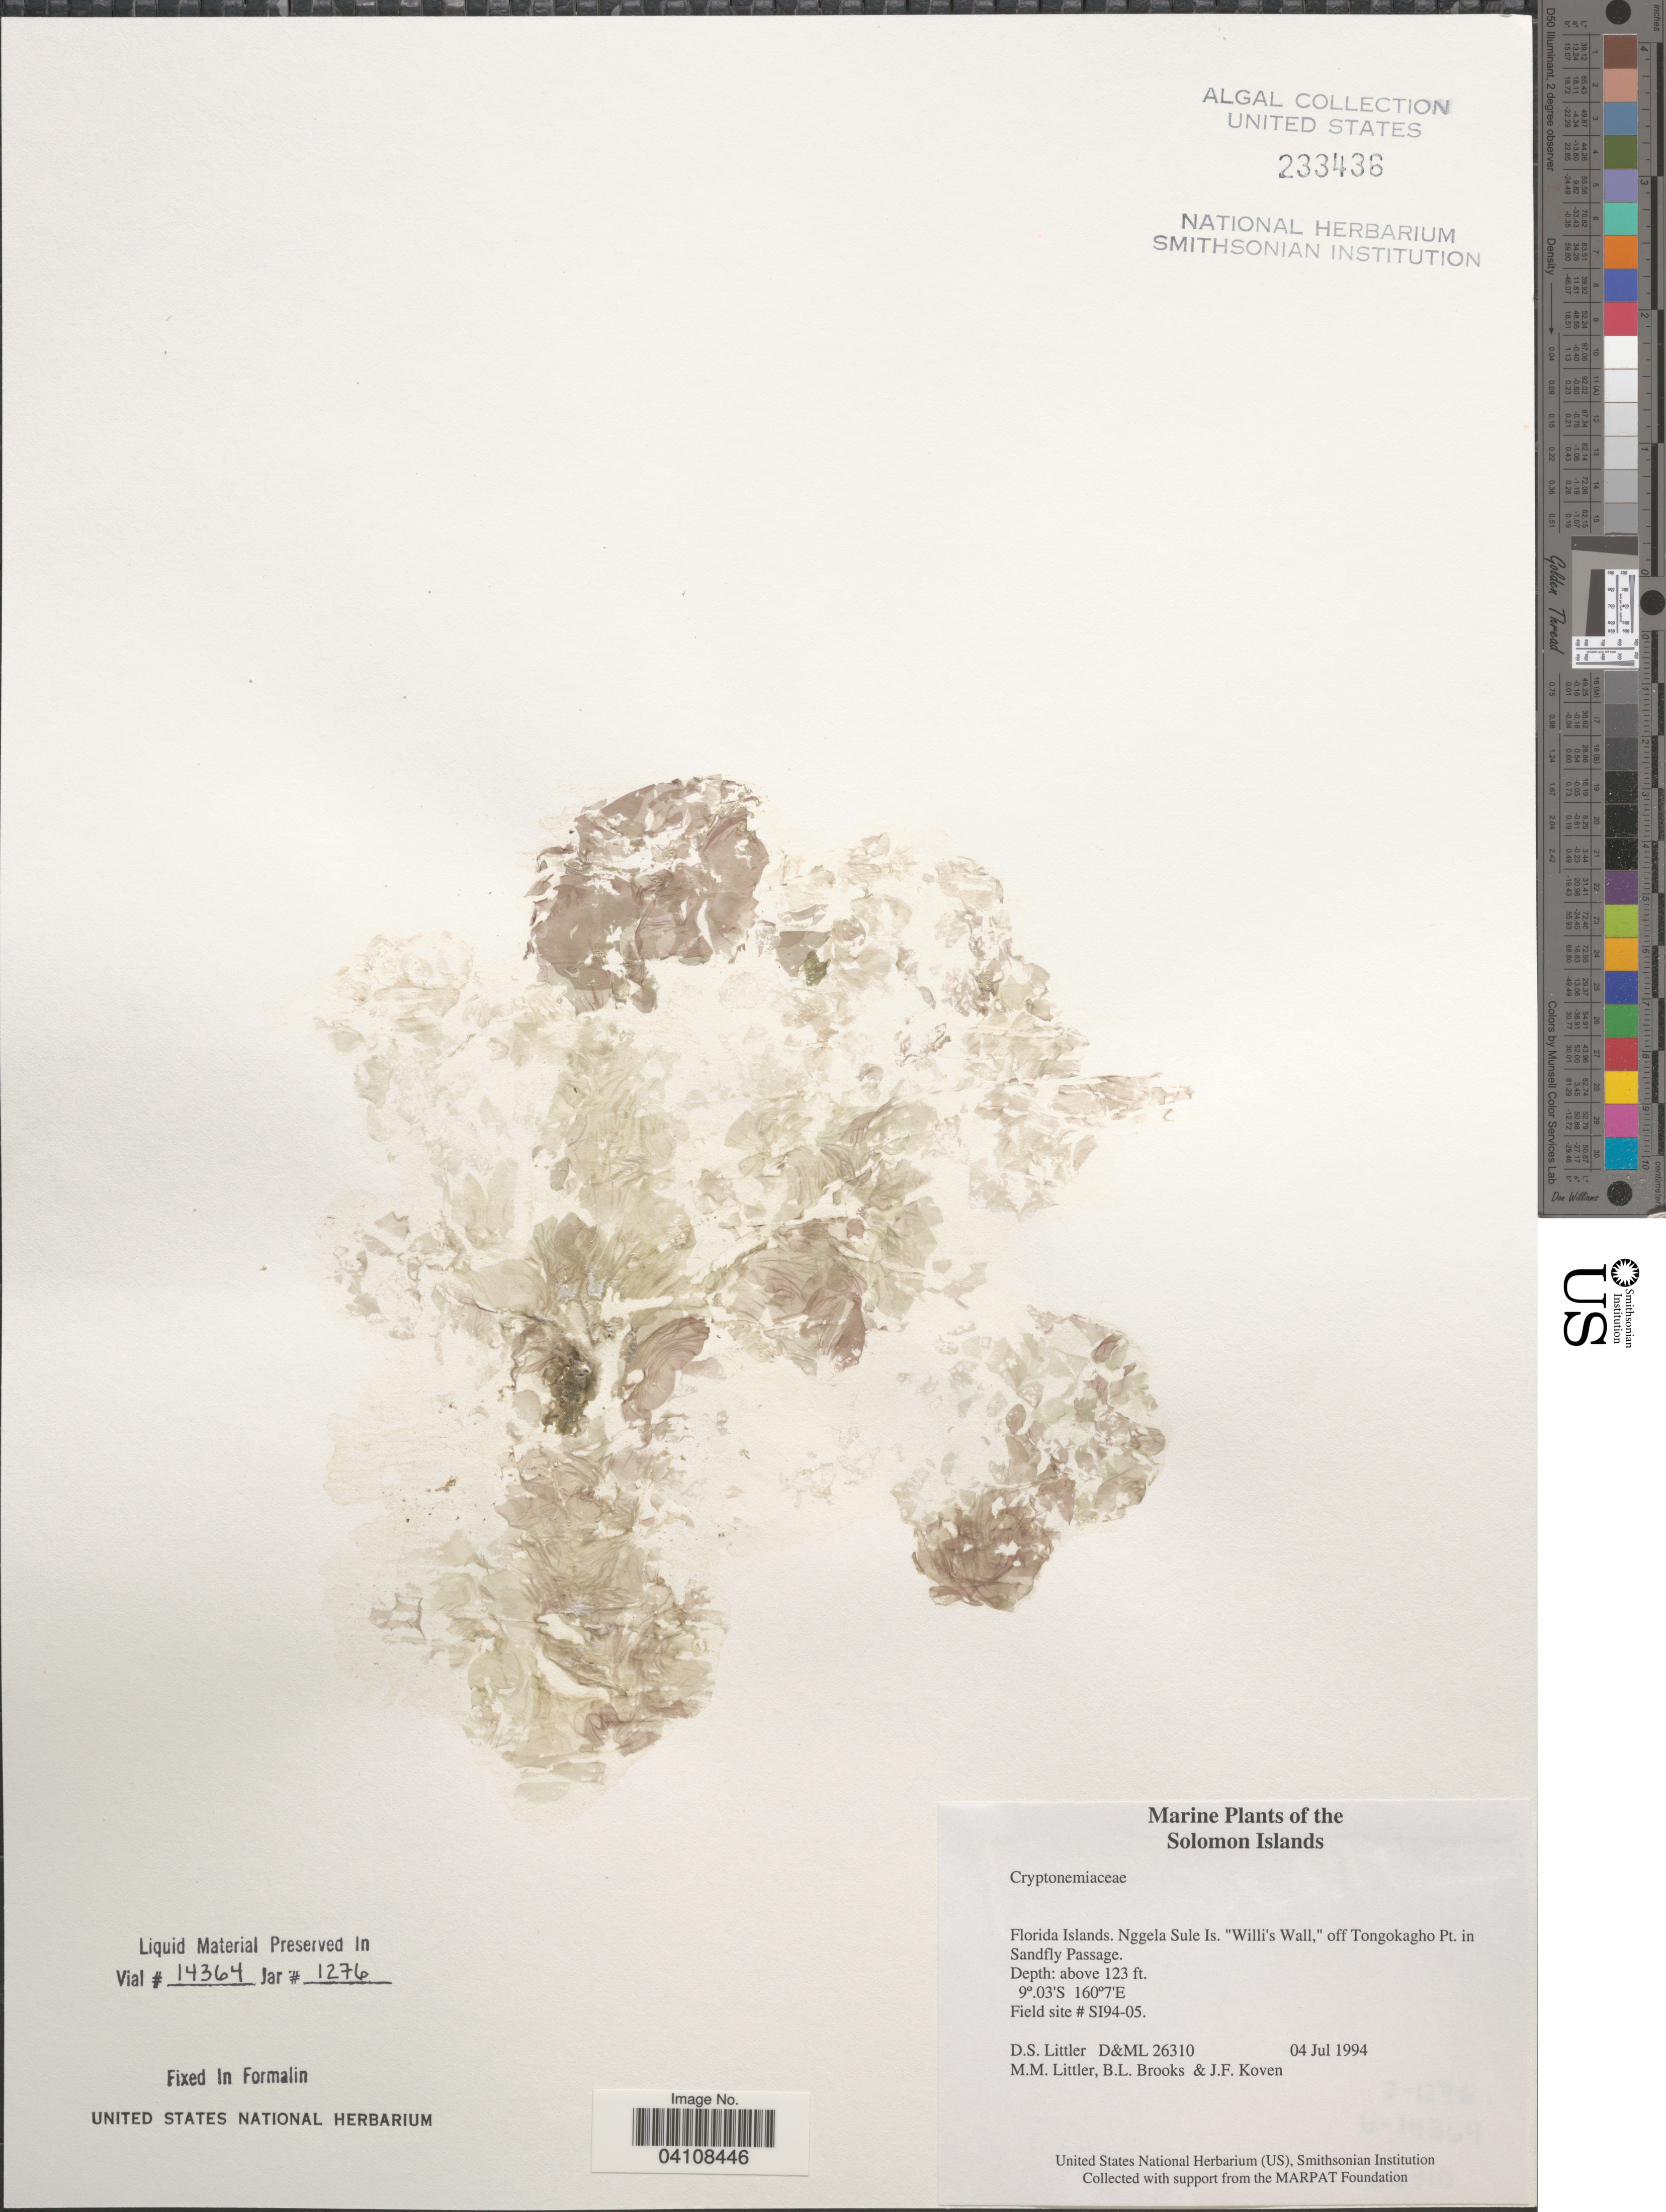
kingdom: Plantae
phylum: Rhodophyta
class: Florideophyceae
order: Cryptonemiales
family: Cryptonemiaceae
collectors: D. S. Littler, B. Brooks & J. Koven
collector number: D&ML26310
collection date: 1994-07-04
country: Solomon Islands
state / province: Solomon Islands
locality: Florida Islands. Nggela Sule Is. "Willi's Wall", off Tongokagho Pt. in Sandfly Passage. Field site # SI94-05.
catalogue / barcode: US 233436